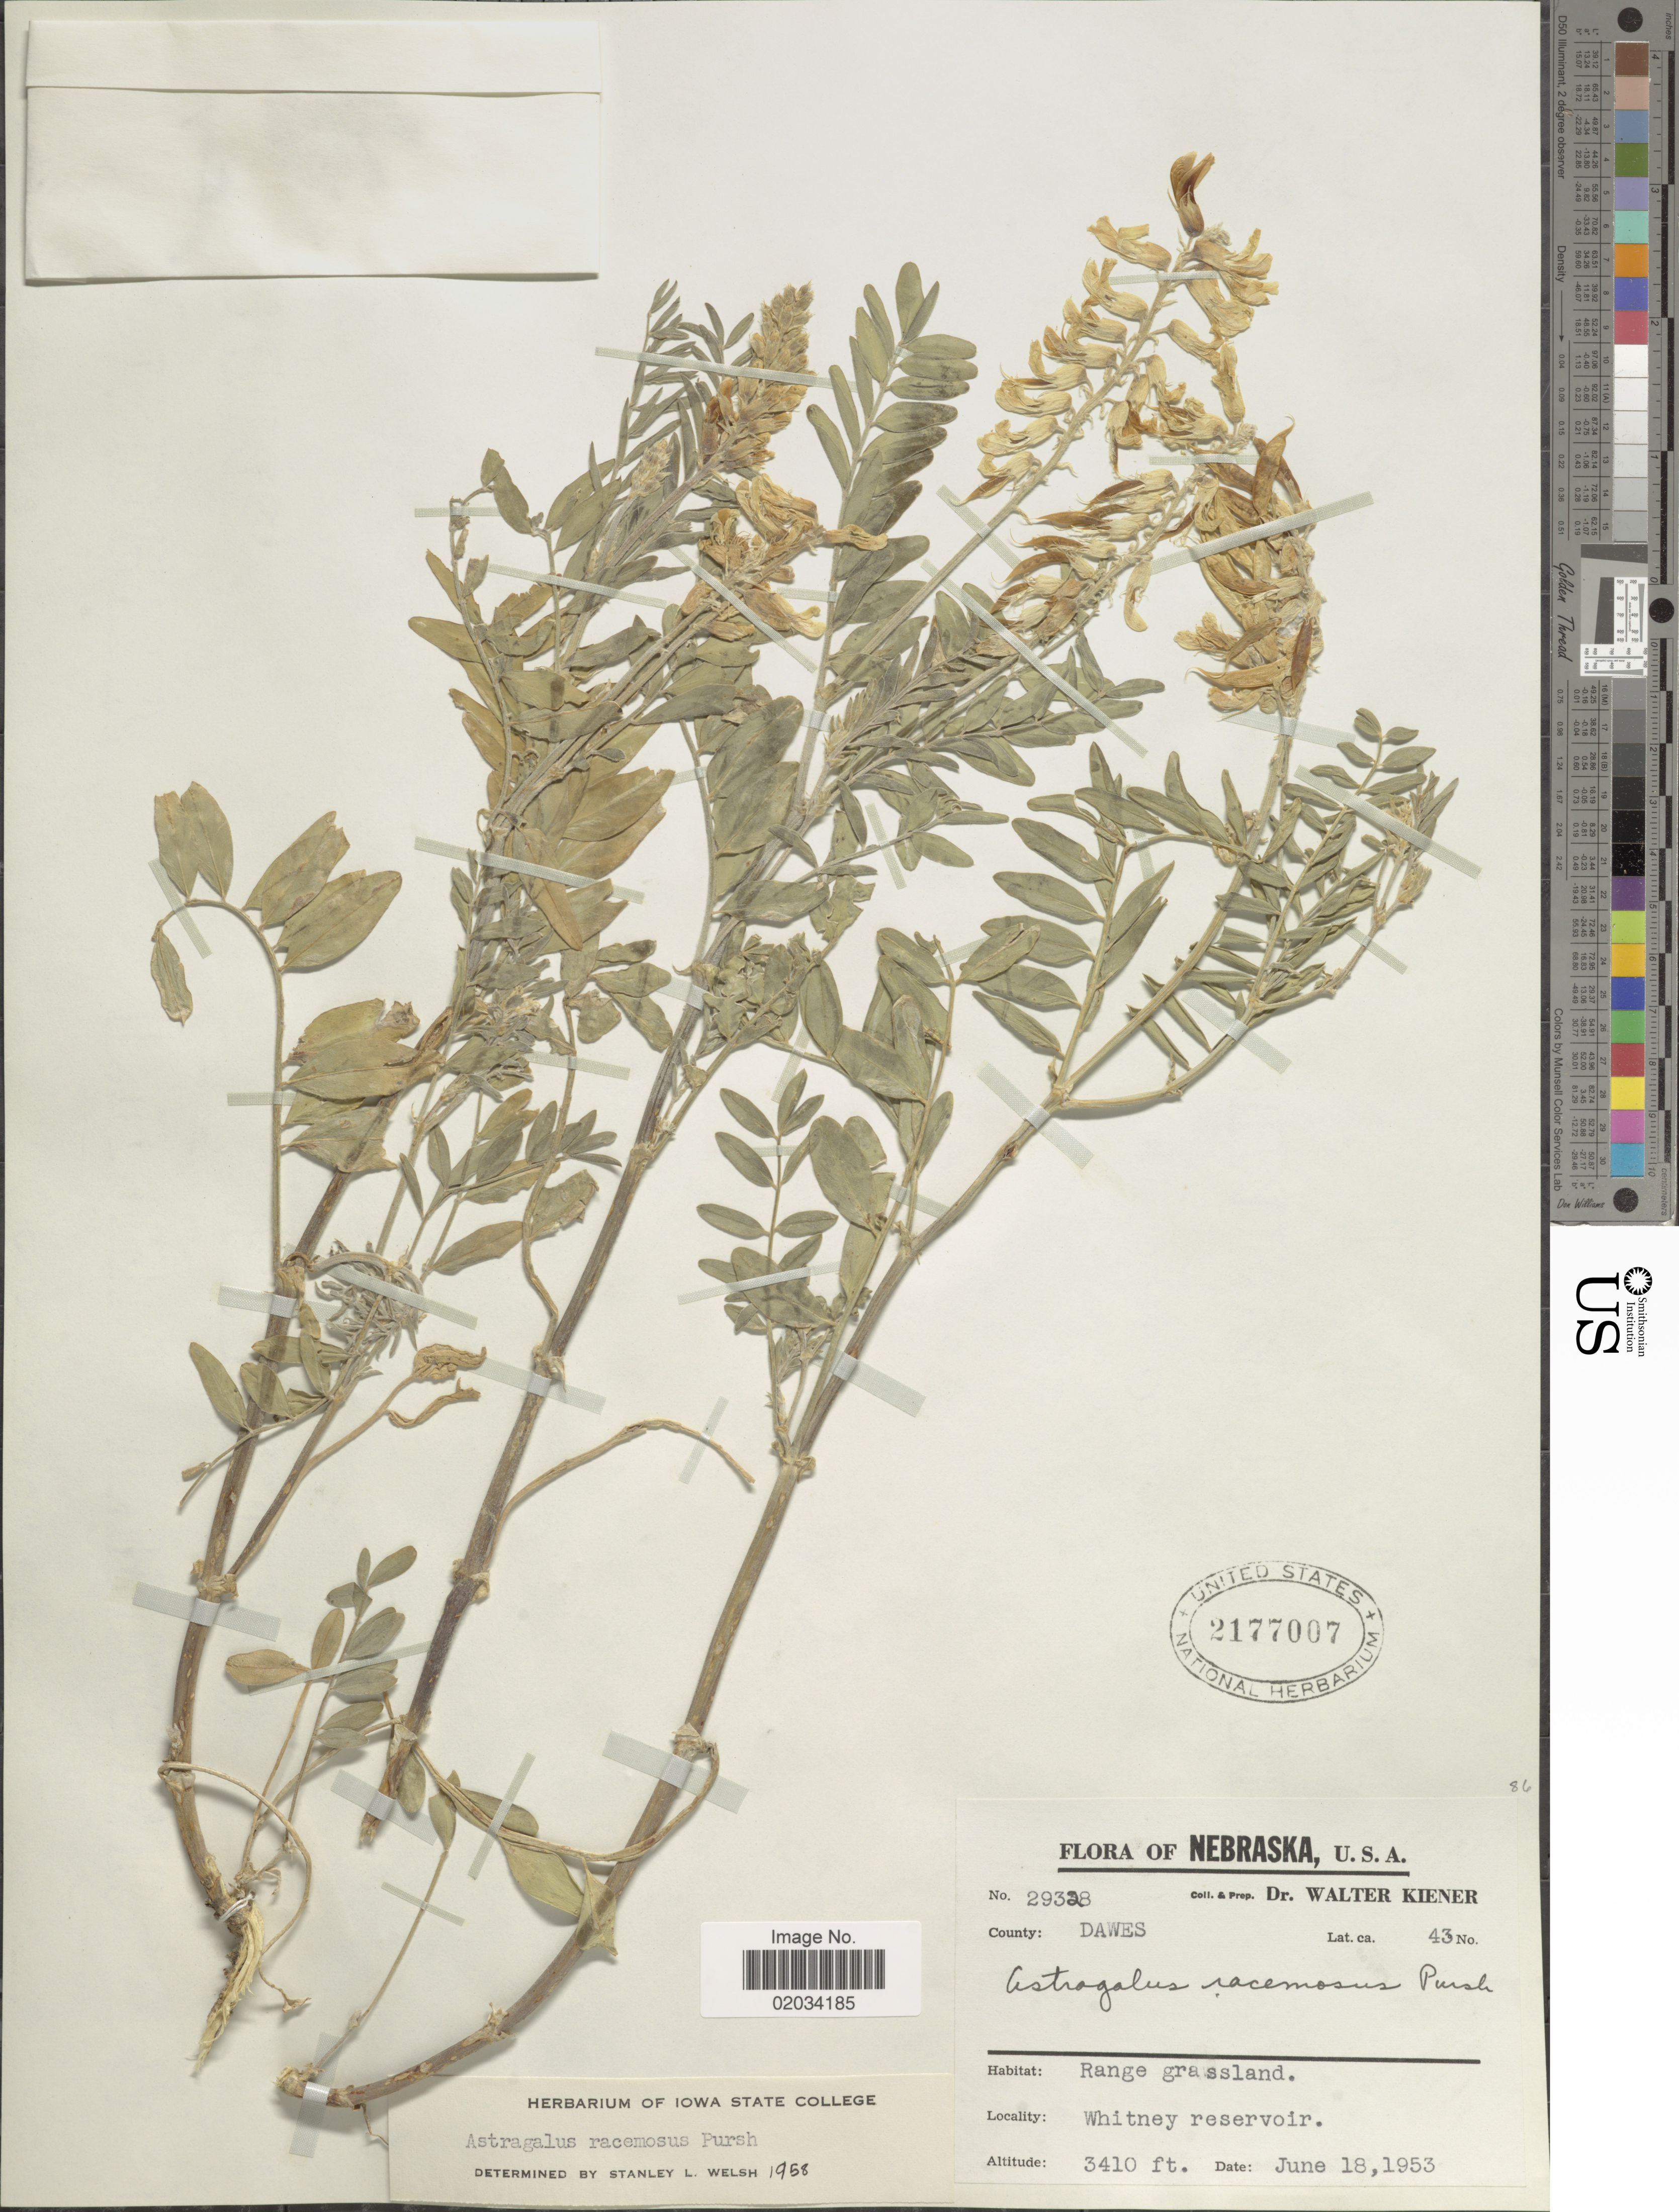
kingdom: Plantae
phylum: Tracheophyta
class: Magnoliopsida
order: Fabales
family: Fabaceae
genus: Astragalus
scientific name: Astragalus racemosus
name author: Pursh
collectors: W. Kiener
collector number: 29328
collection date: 1953-06-18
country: United States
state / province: Nebraska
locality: County Dawes, Whitney reservoir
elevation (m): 1039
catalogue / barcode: US 2177007